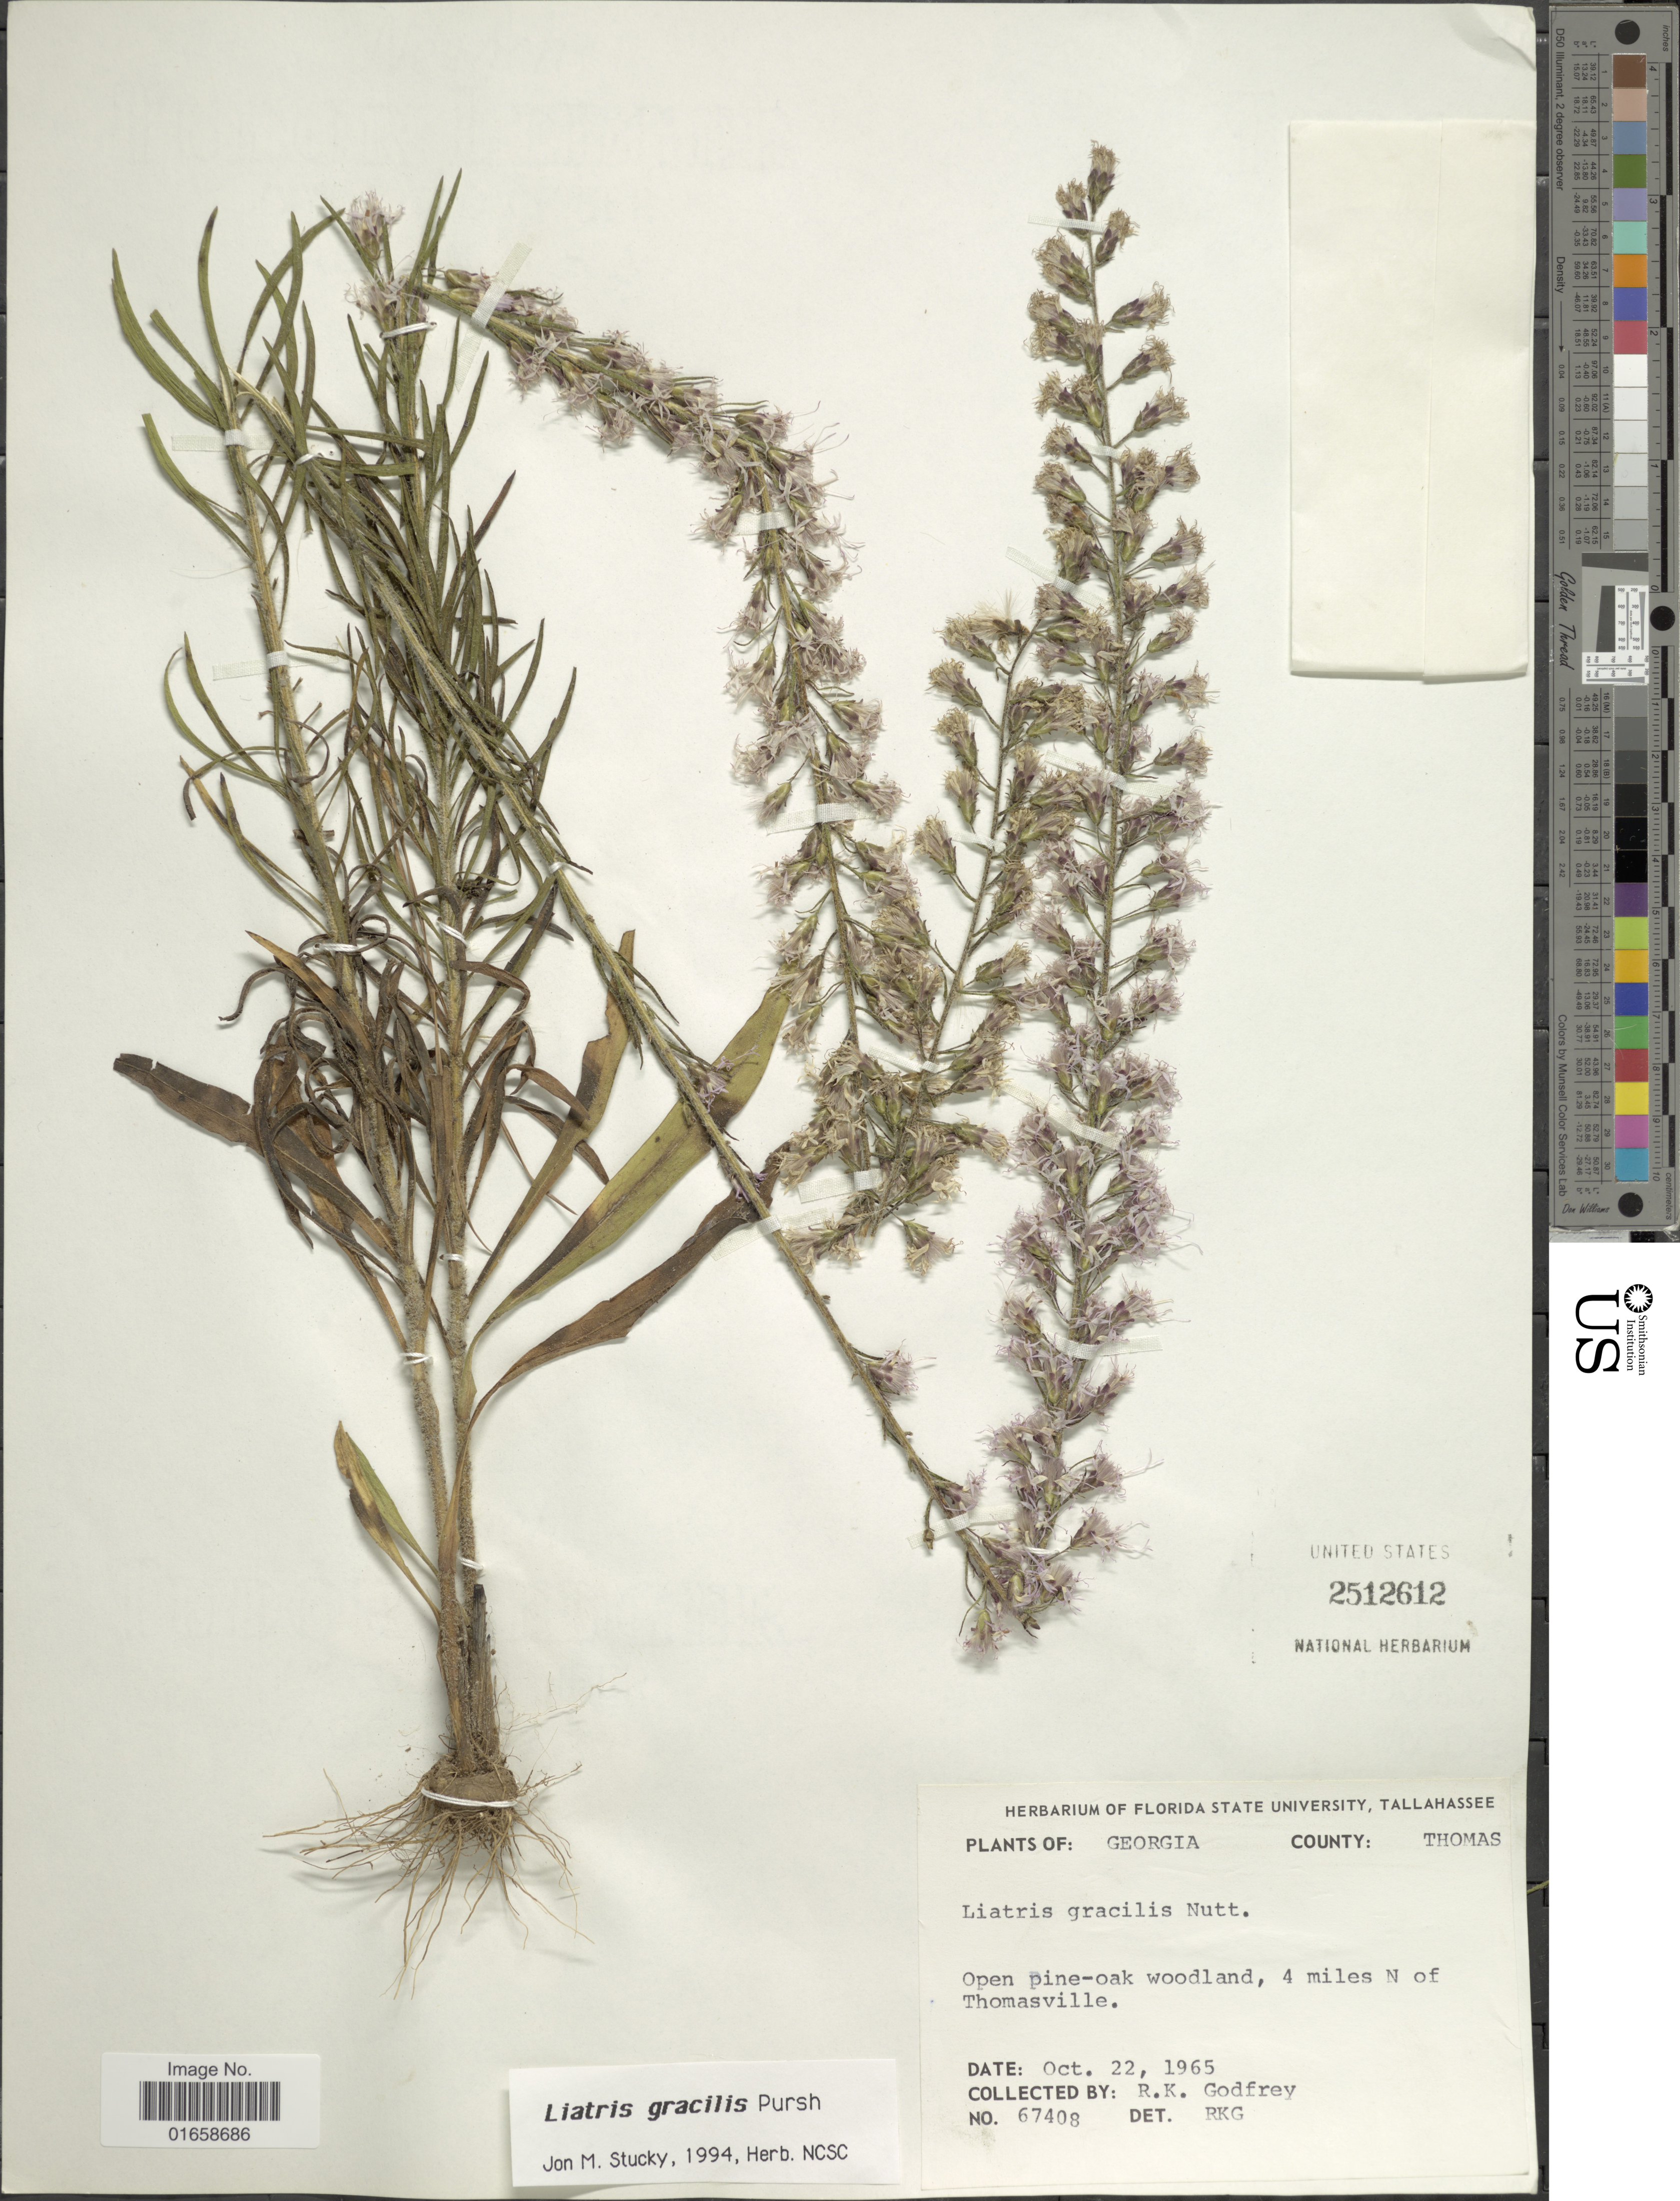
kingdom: Plantae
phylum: Tracheophyta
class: Magnoliopsida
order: Asterales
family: Asteraceae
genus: Liatris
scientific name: Liatris gracilis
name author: Pursh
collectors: R. K. Godfrey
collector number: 67408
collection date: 1965-10-22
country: United States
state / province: Georgia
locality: County: Thomas, Open pine-oak woodland, 4 miles N of Thomasville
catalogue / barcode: US 2512612